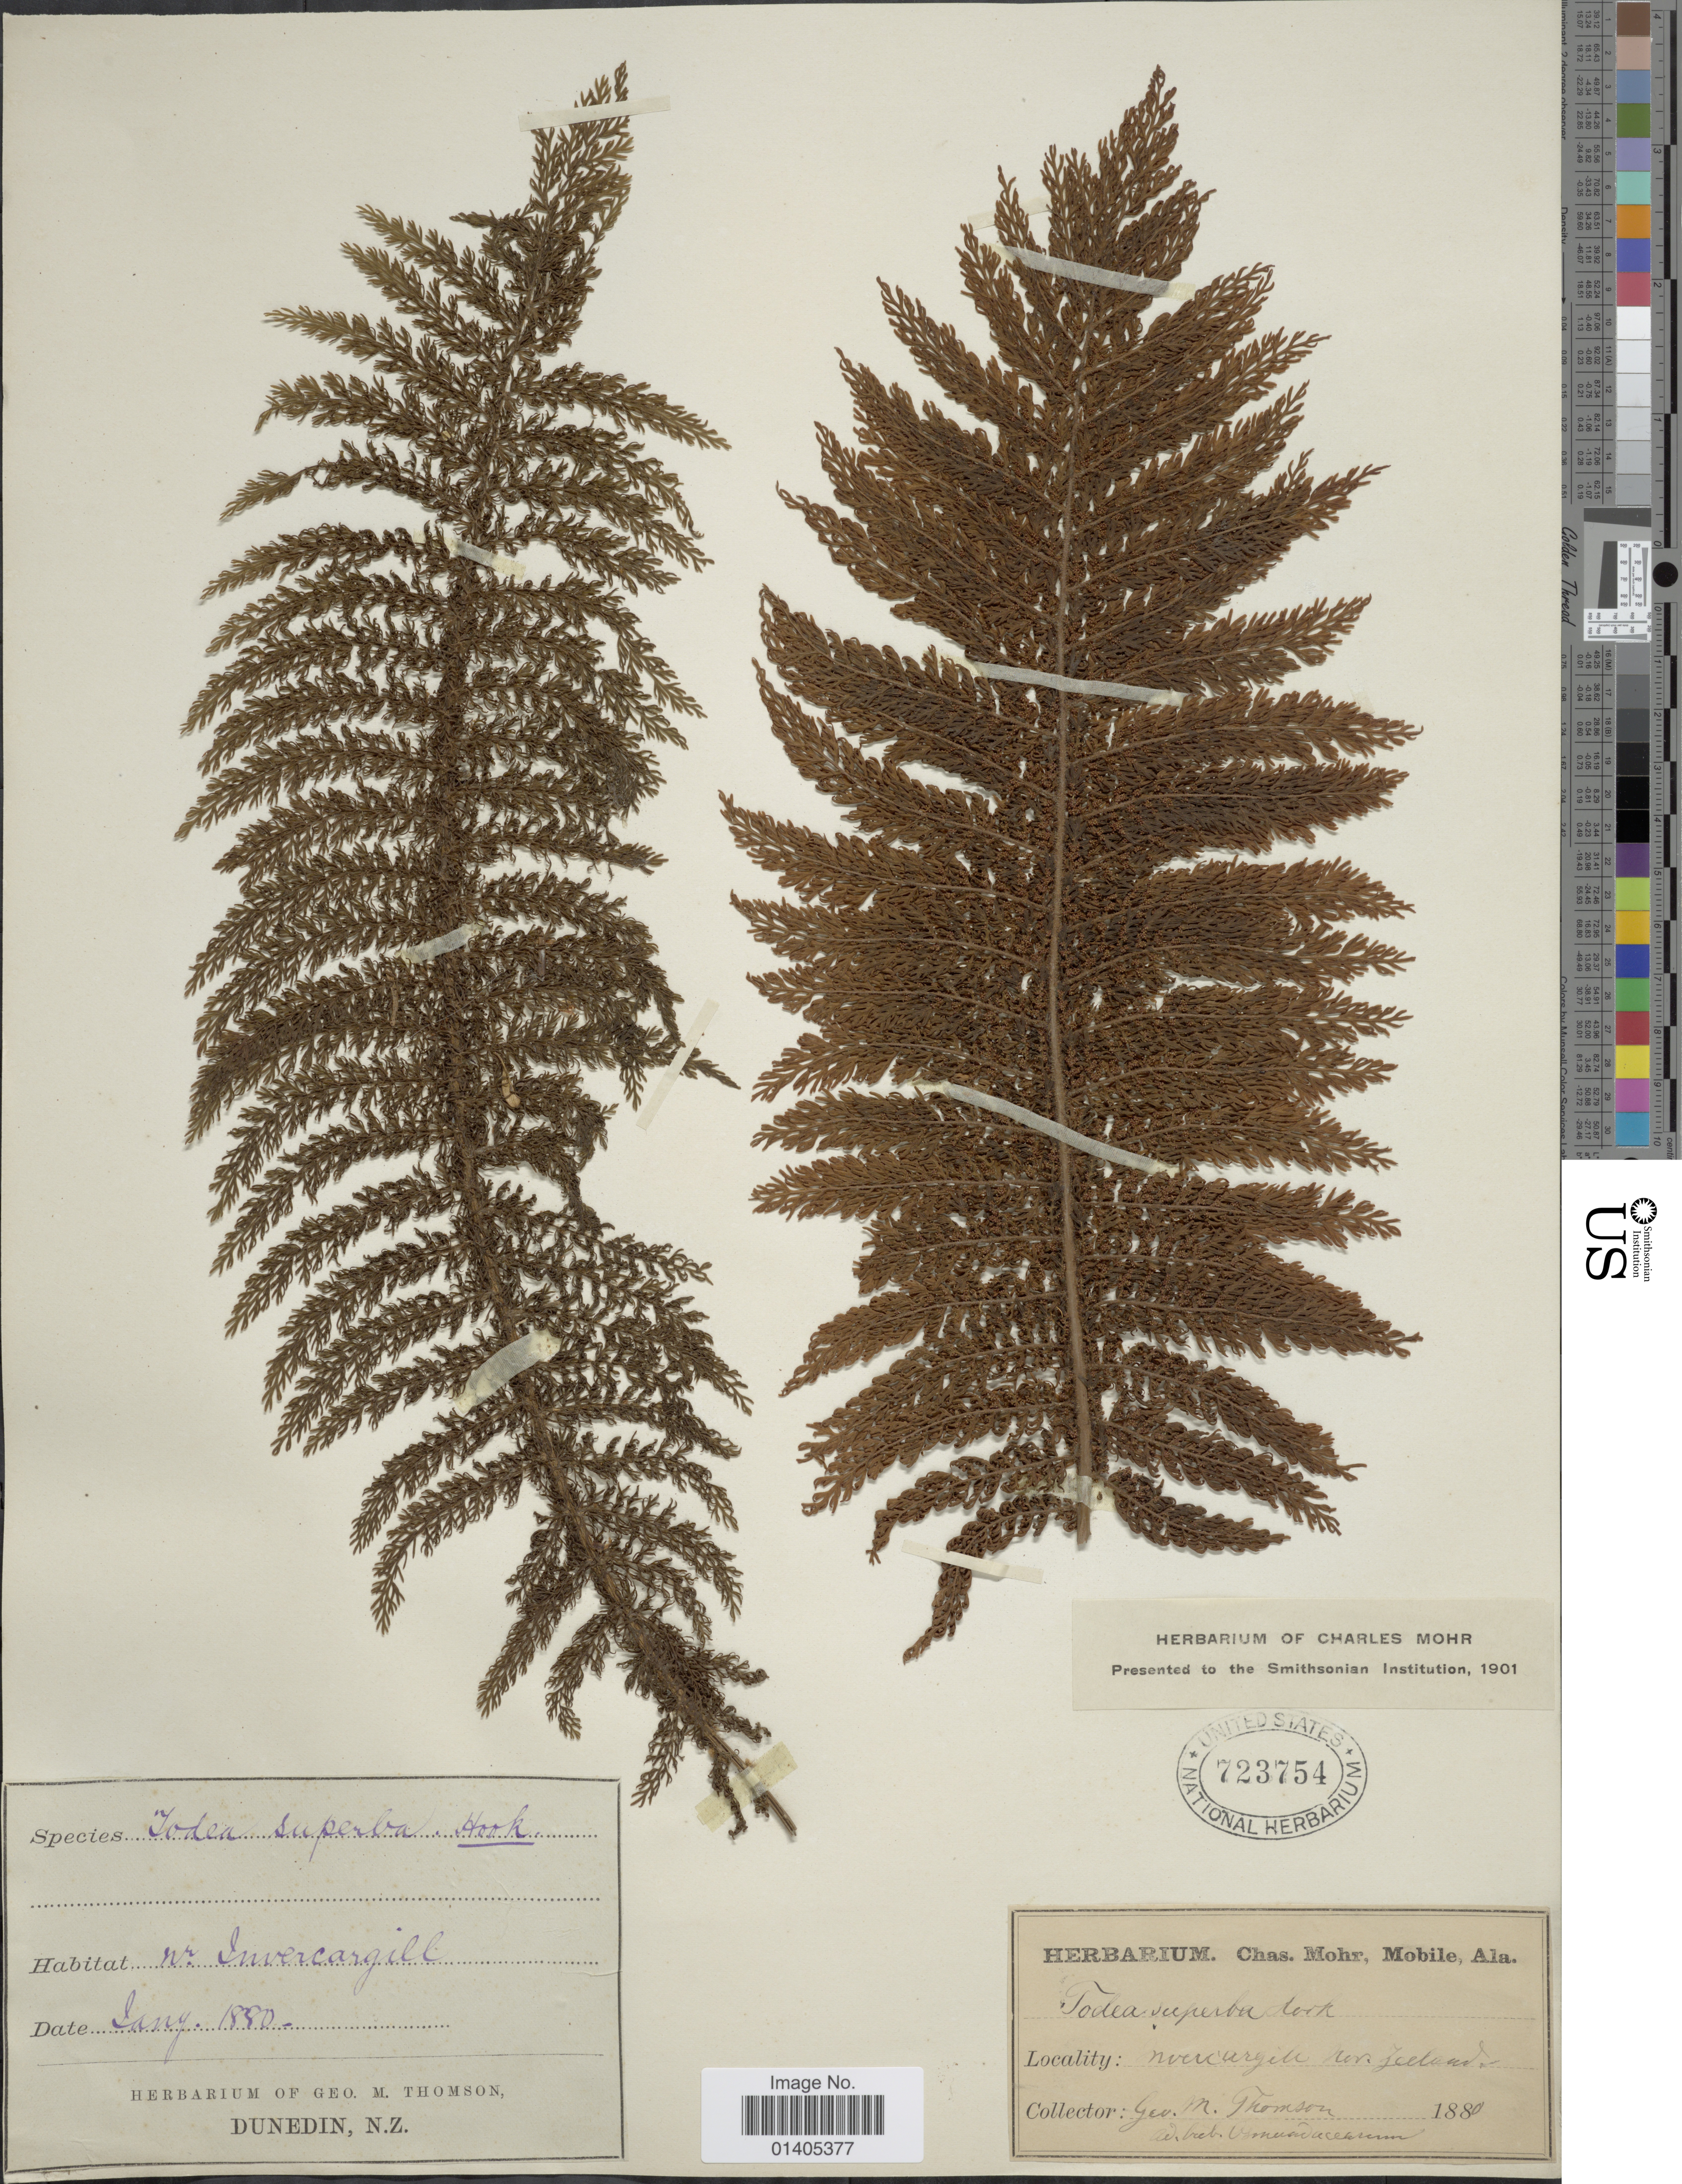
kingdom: Plantae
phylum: Tracheophyta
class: Polypodiopsida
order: Osmundales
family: Osmundaceae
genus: Leptopteris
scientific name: Leptopteris superba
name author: (Colenso) C. Presl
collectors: G. Thomson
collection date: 1880-01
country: New Zealand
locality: W. Invercargill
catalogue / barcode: US 723754